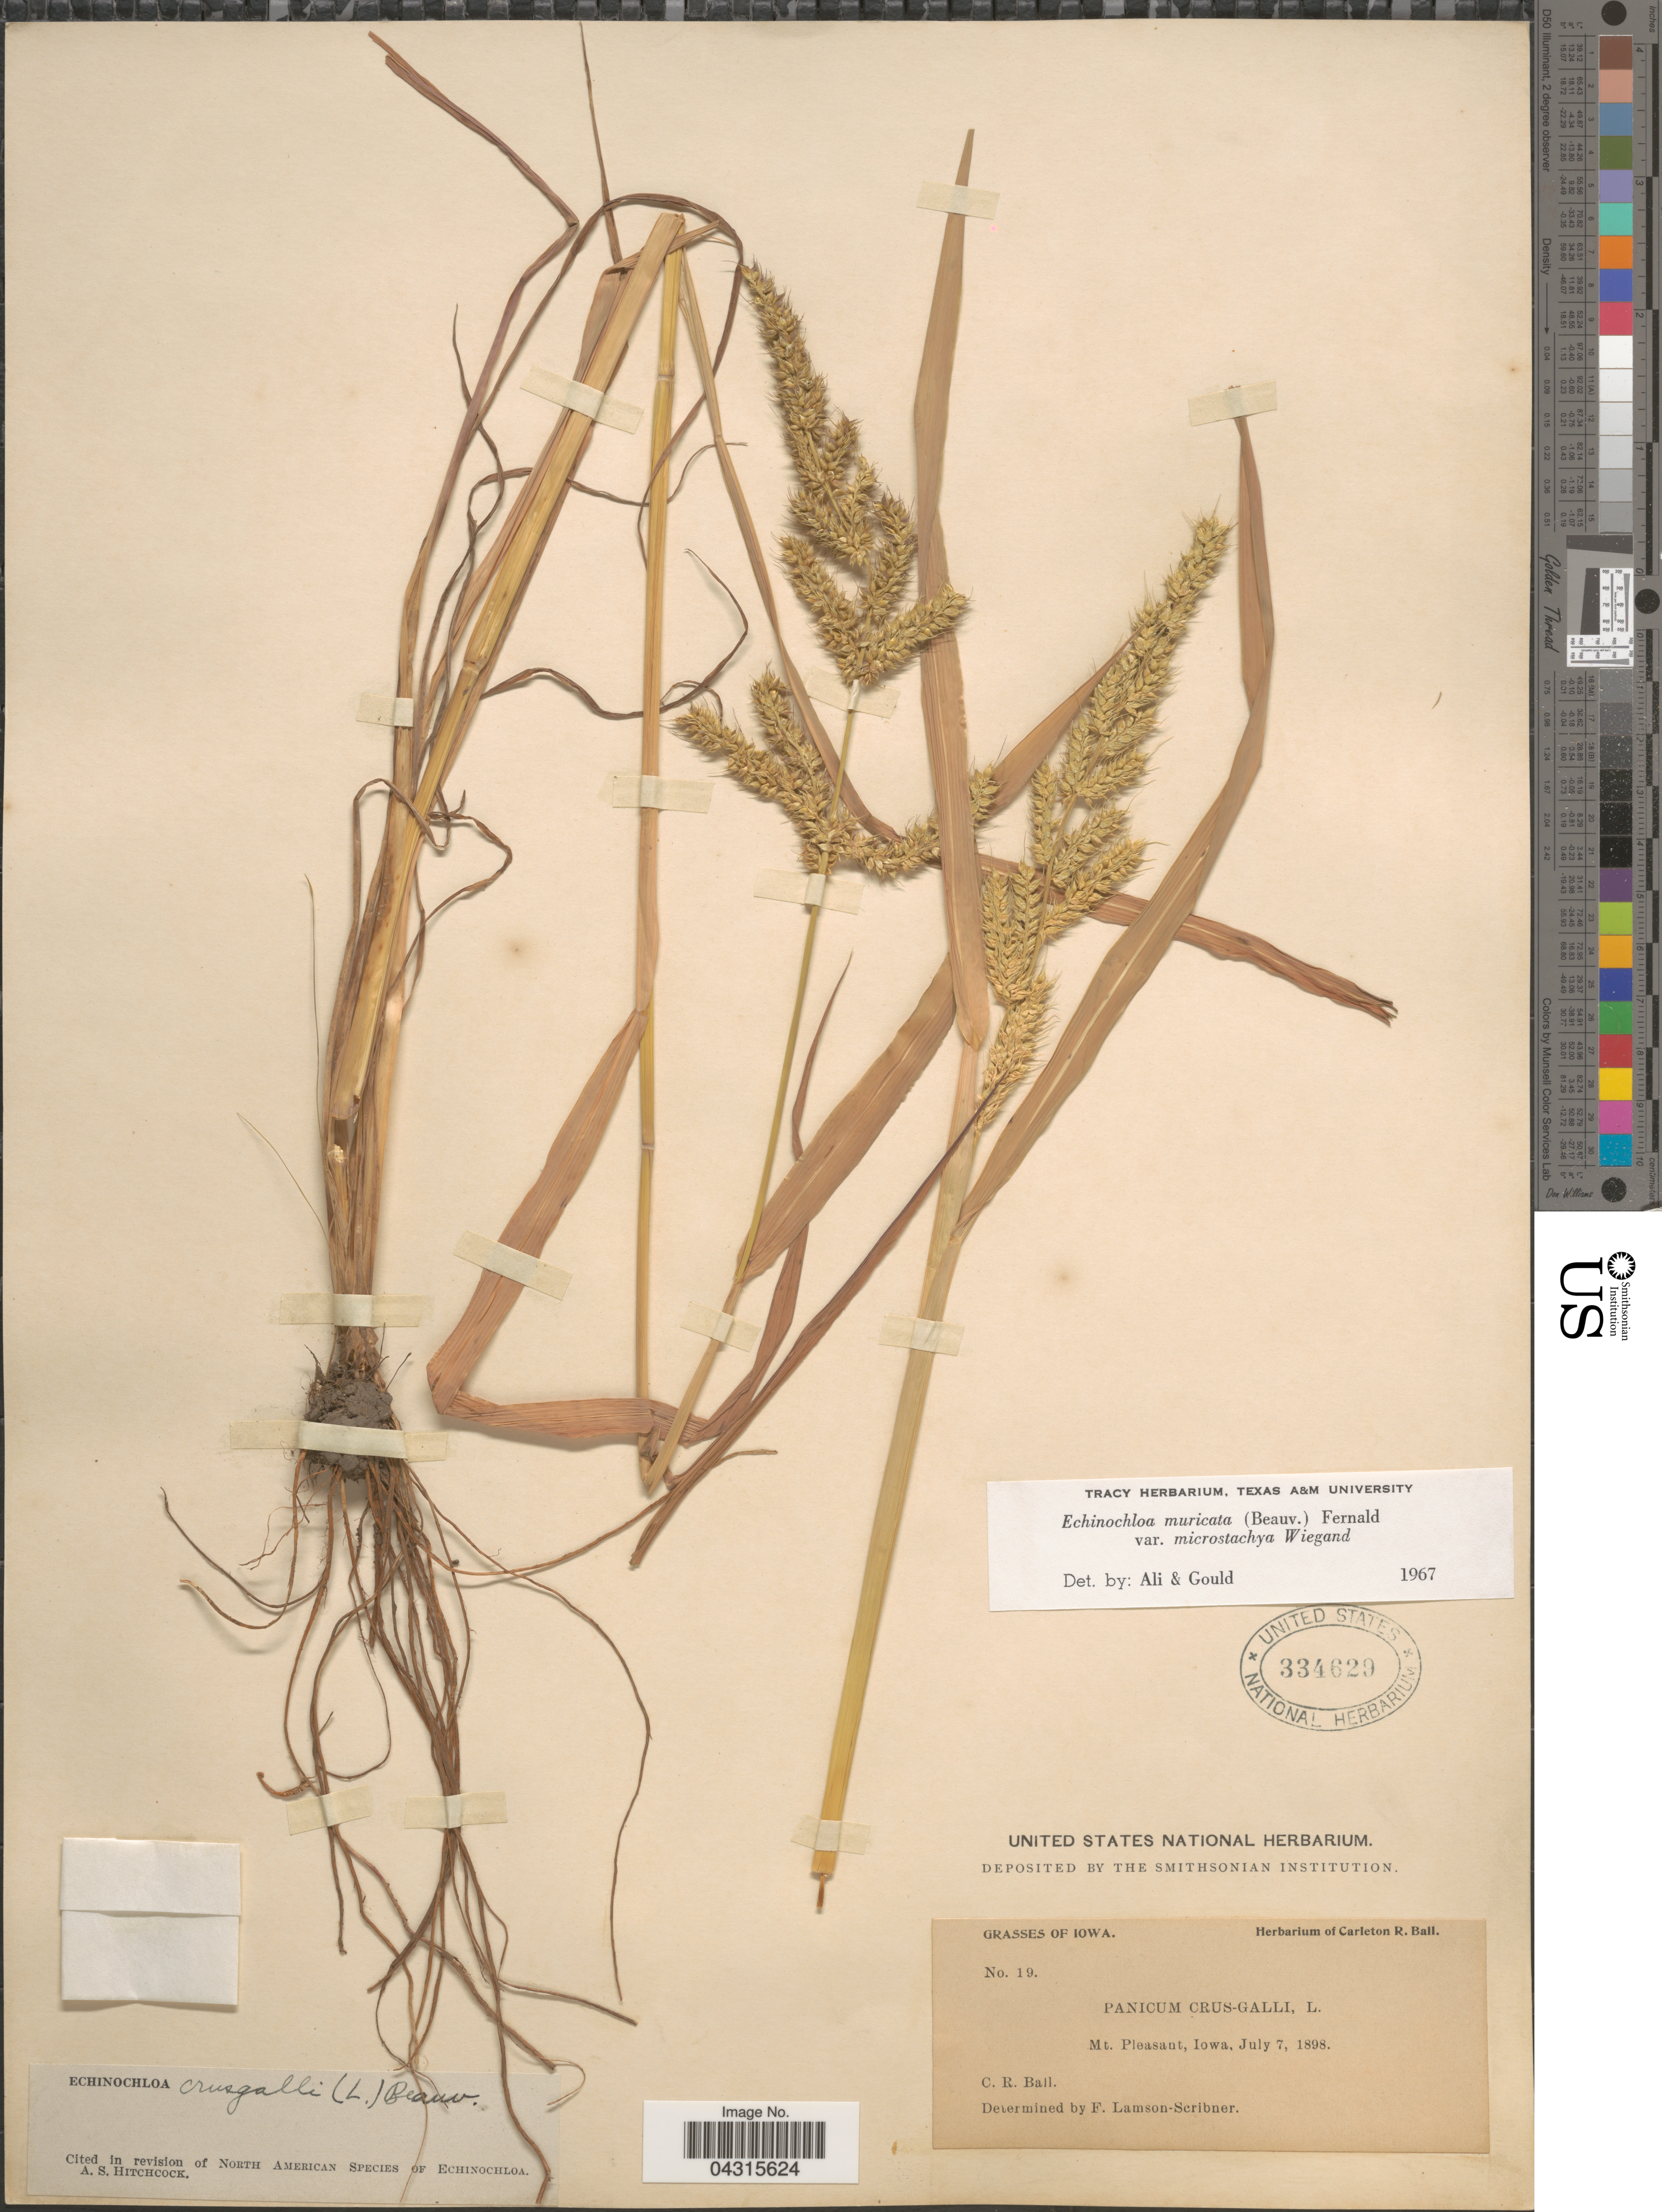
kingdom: Plantae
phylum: Tracheophyta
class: Liliopsida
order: Poales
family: Poaceae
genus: Echinochloa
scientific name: Echinochloa muricata var. microstachya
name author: Wiegand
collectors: C. R. Ball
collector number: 19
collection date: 1898-07-07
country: United States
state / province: Iowa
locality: Mt. Pleasant.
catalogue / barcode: US 334629